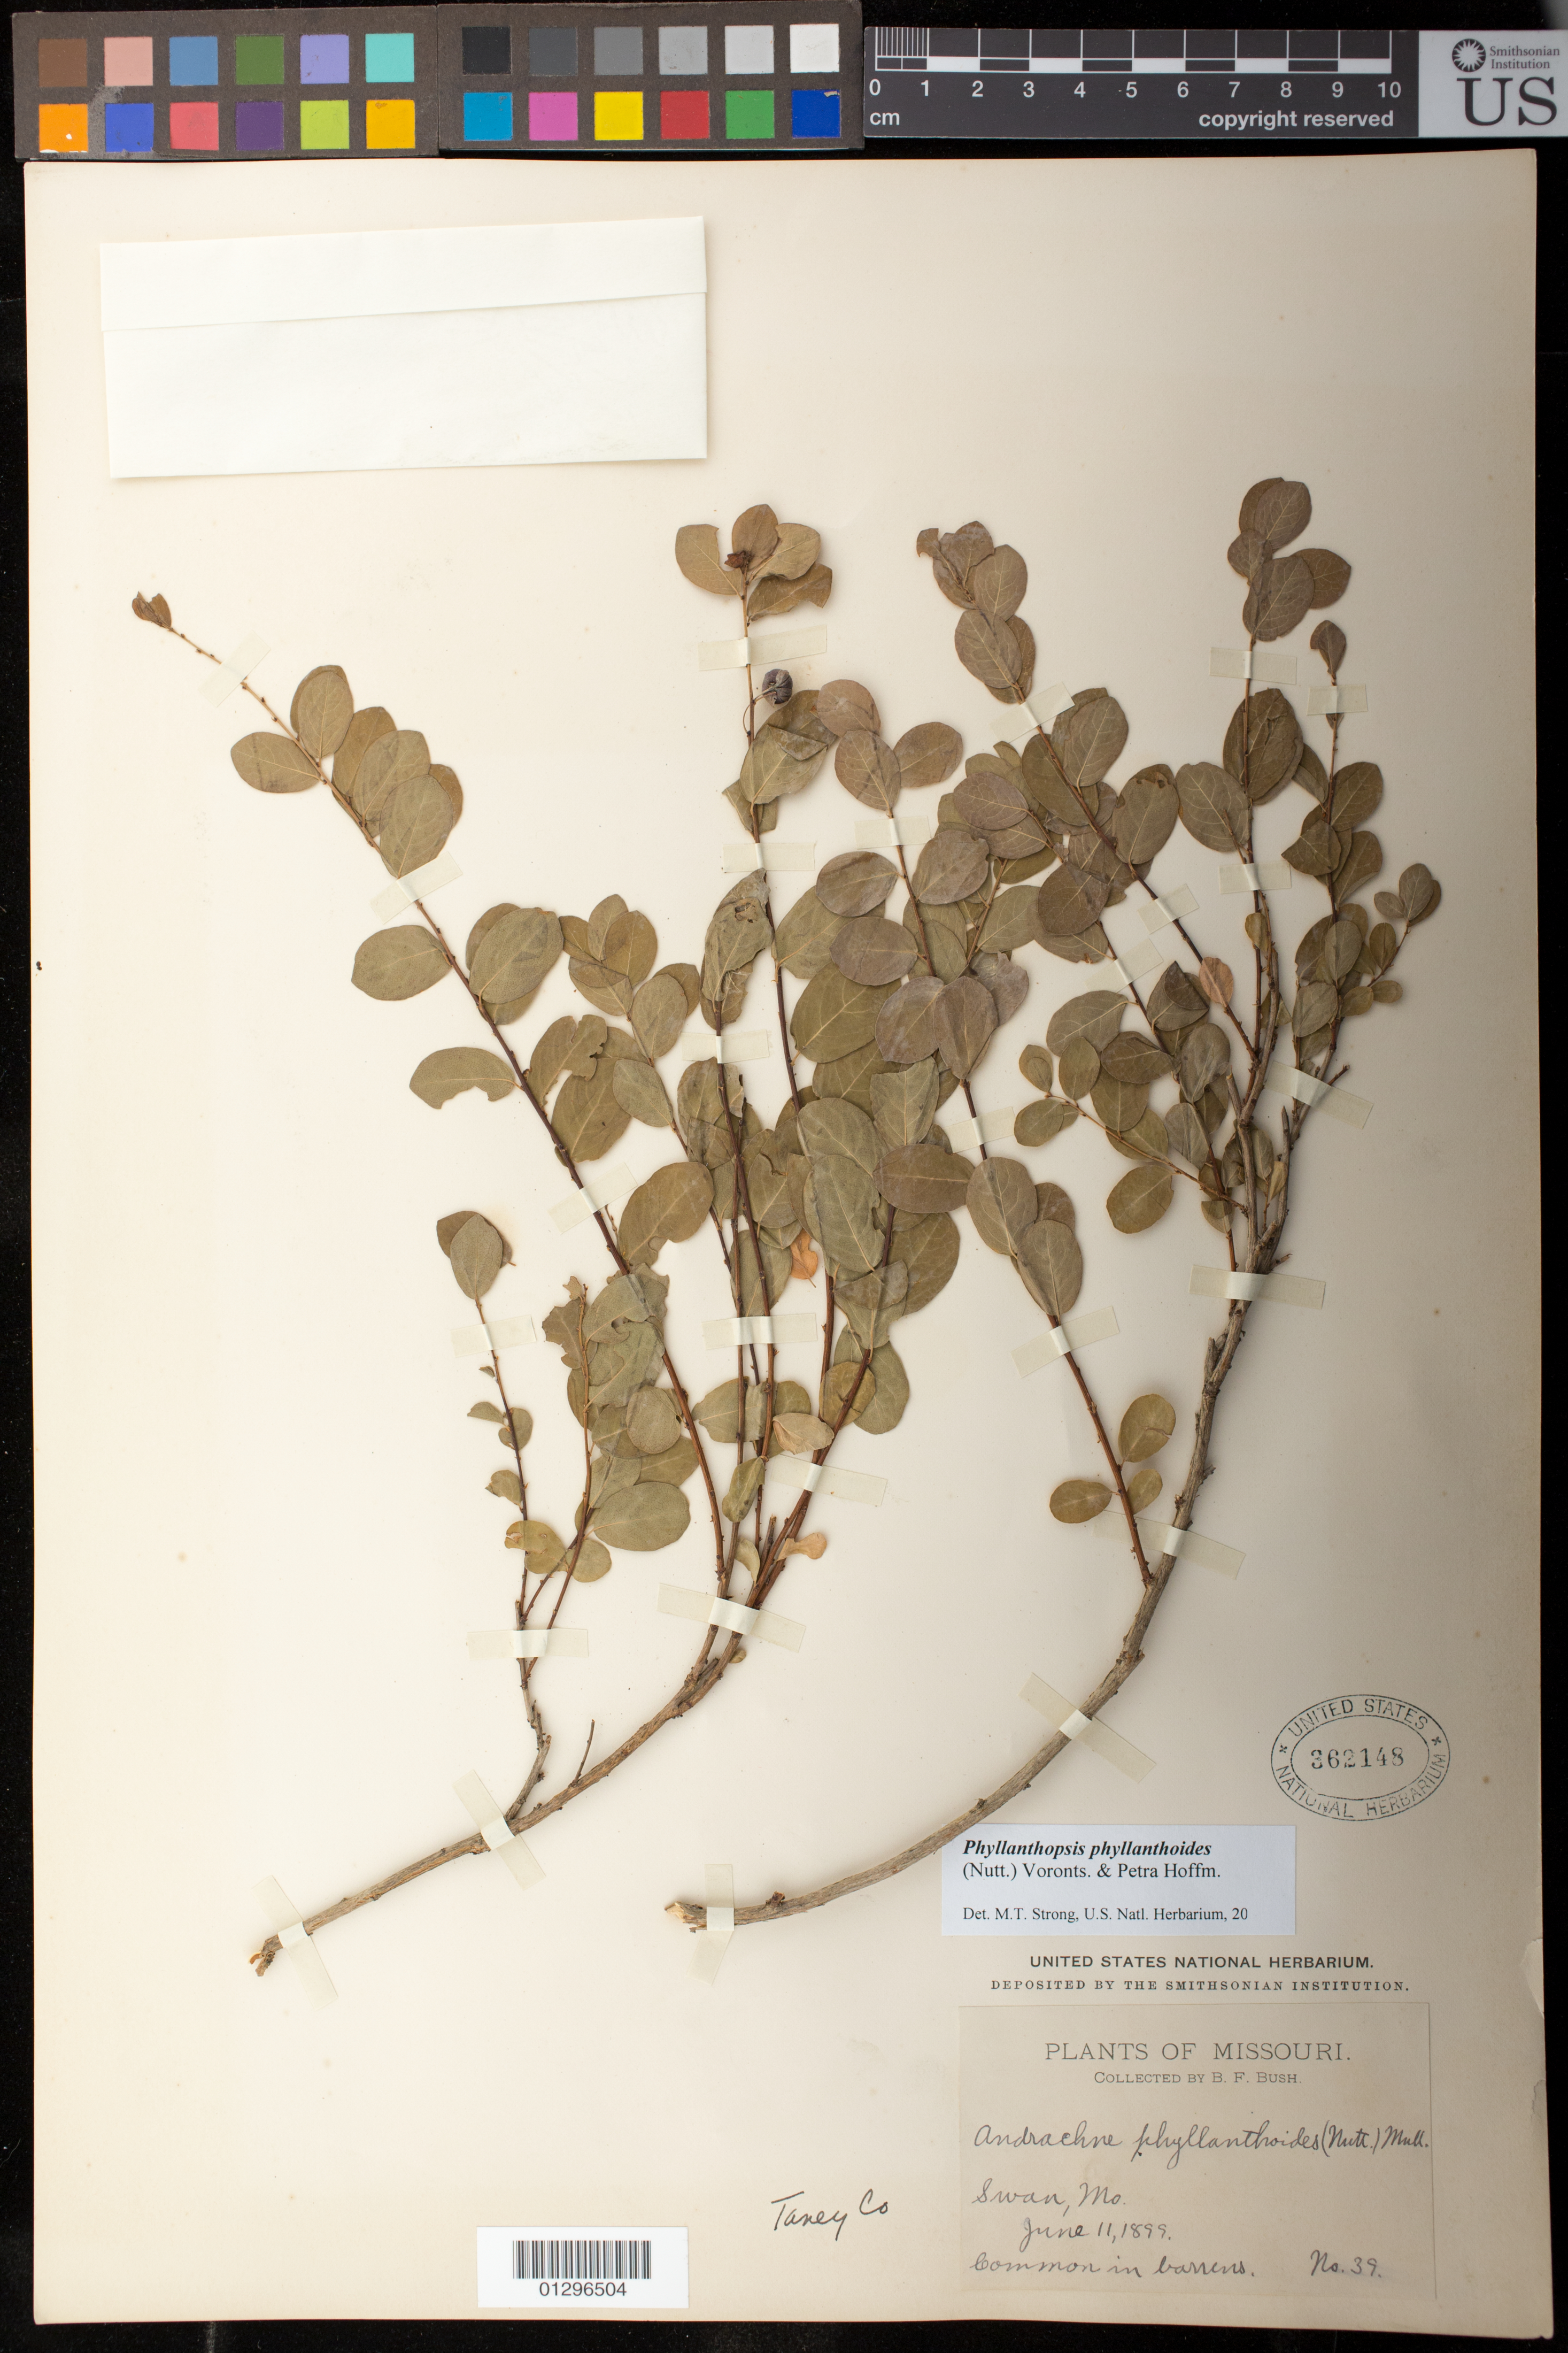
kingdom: Plantae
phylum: Tracheophyta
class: Magnoliopsida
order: Malpighiales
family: Phyllanthaceae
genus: Phyllanthopsis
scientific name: Phyllanthopsis phyllanthoides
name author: (Nutt.) Voronts. & Petra Hoffm.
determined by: Strong, M. T., (US), Smithsonian Institution - National Museum of Natural History (UNITED STATES)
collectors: B. F. Bush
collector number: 39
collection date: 1899-06-11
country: United States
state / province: Missouri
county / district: Taney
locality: Swan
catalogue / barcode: US 362148